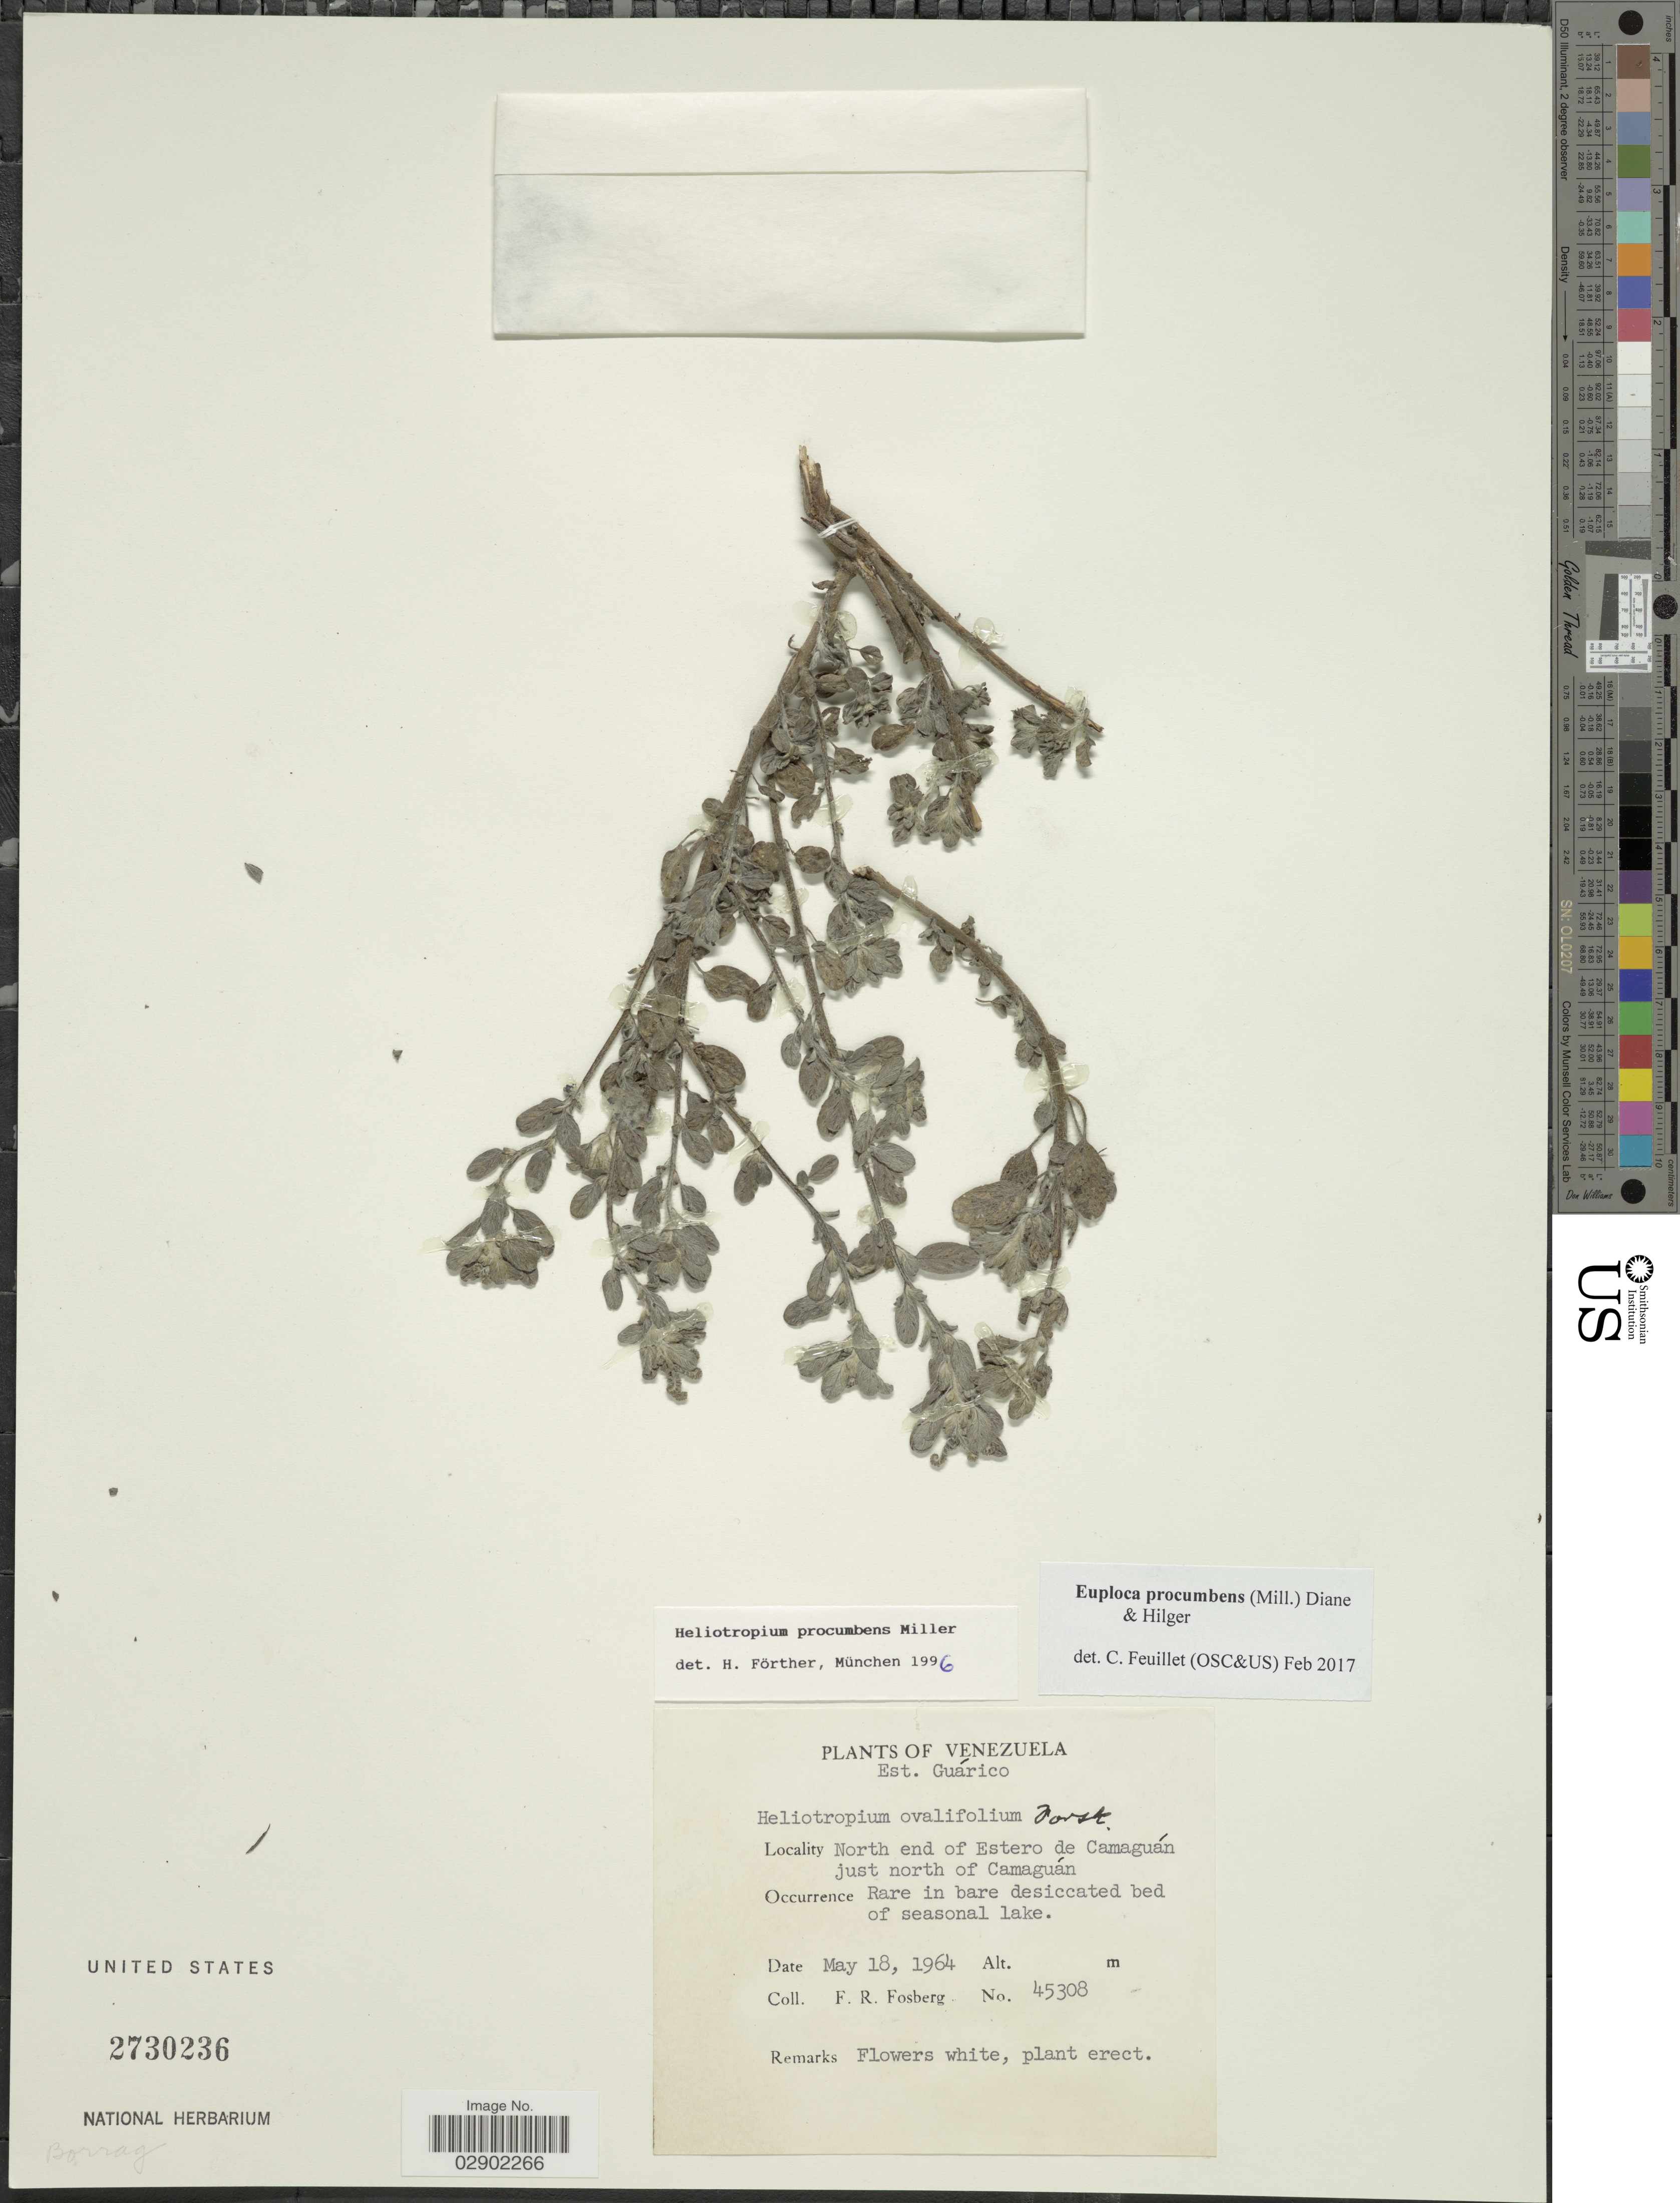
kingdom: Plantae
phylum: Tracheophyta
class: Magnoliopsida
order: Boraginales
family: Heliotropiaceae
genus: Euploca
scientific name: Euploca procumbens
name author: (Mill.) Diane & Hilger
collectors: F. R. Fosberg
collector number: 45308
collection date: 1964-05-18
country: Venezuela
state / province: Guárico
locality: Est. Guárico. North end of Estero de Camaguán just north of Camaguán.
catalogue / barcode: US 2730236